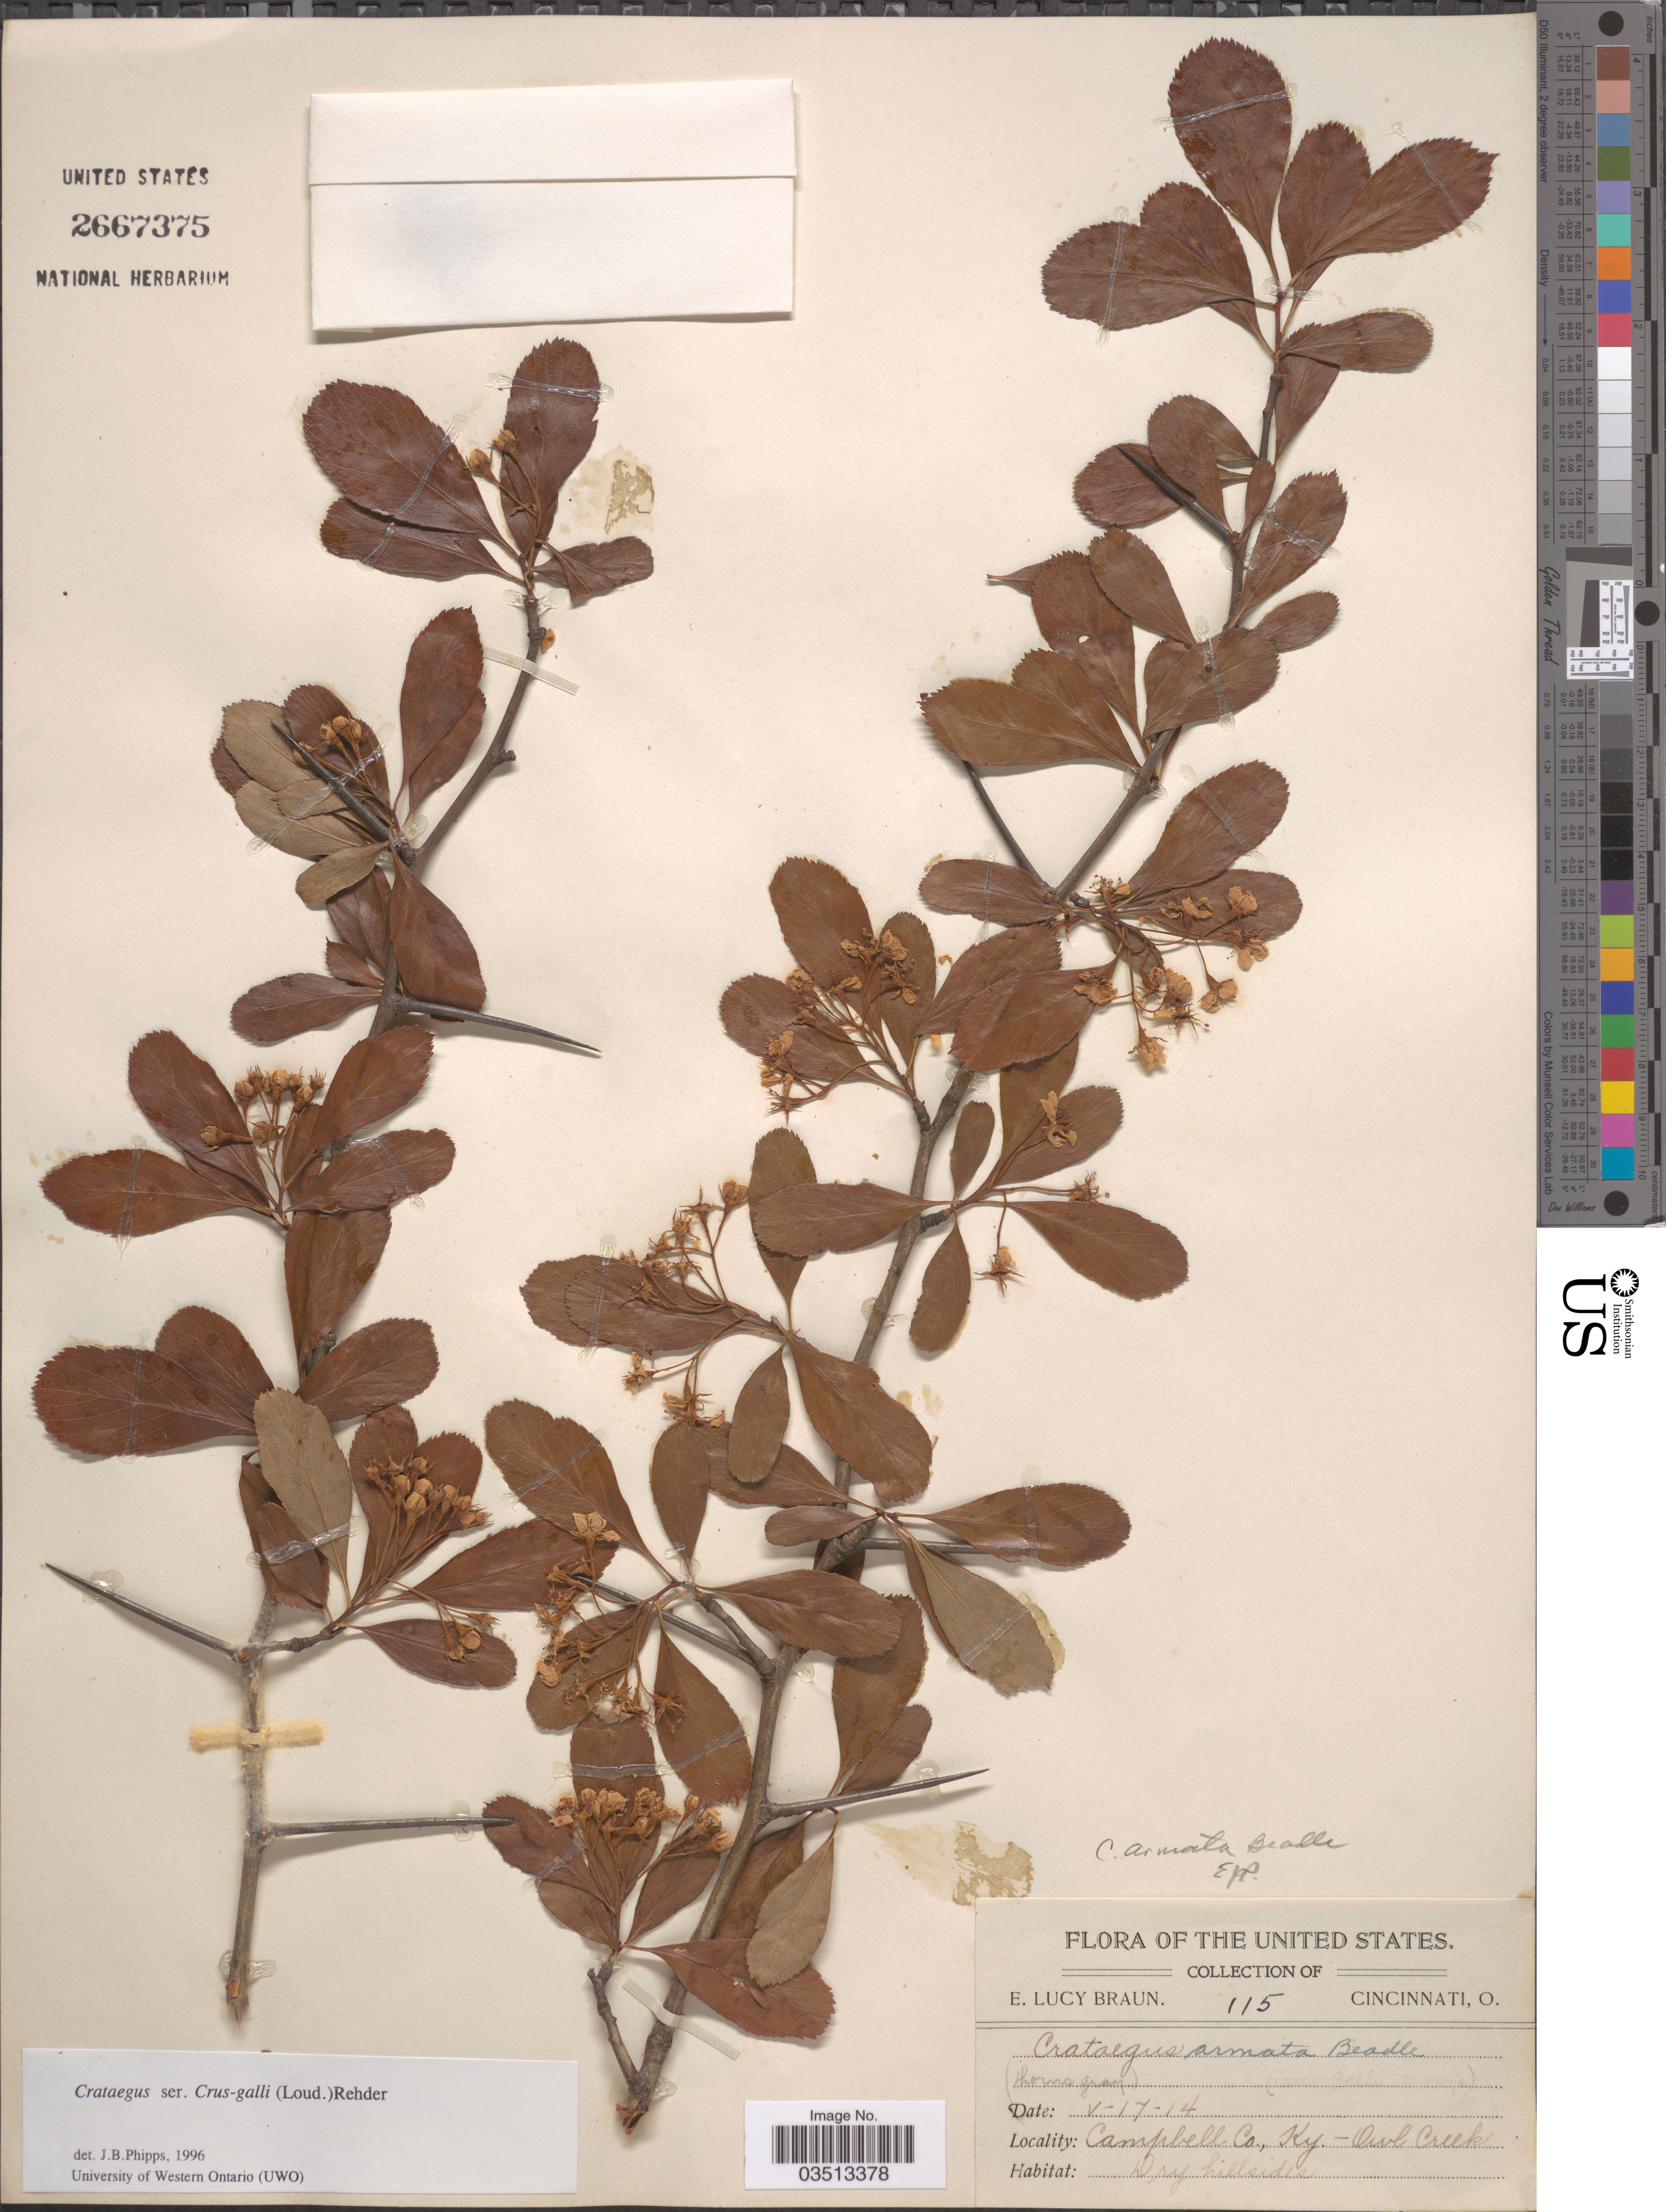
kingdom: Plantae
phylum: Tracheophyta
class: Magnoliopsida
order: Rosales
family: Rosaceae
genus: Crataegus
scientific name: Crataegus armata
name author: Beadle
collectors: E. L. Braun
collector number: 115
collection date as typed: Transcribed d/m/y: 17/5/14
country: United States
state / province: Kentucky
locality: Campbell Co. Owl Creek.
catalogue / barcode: US 2667375